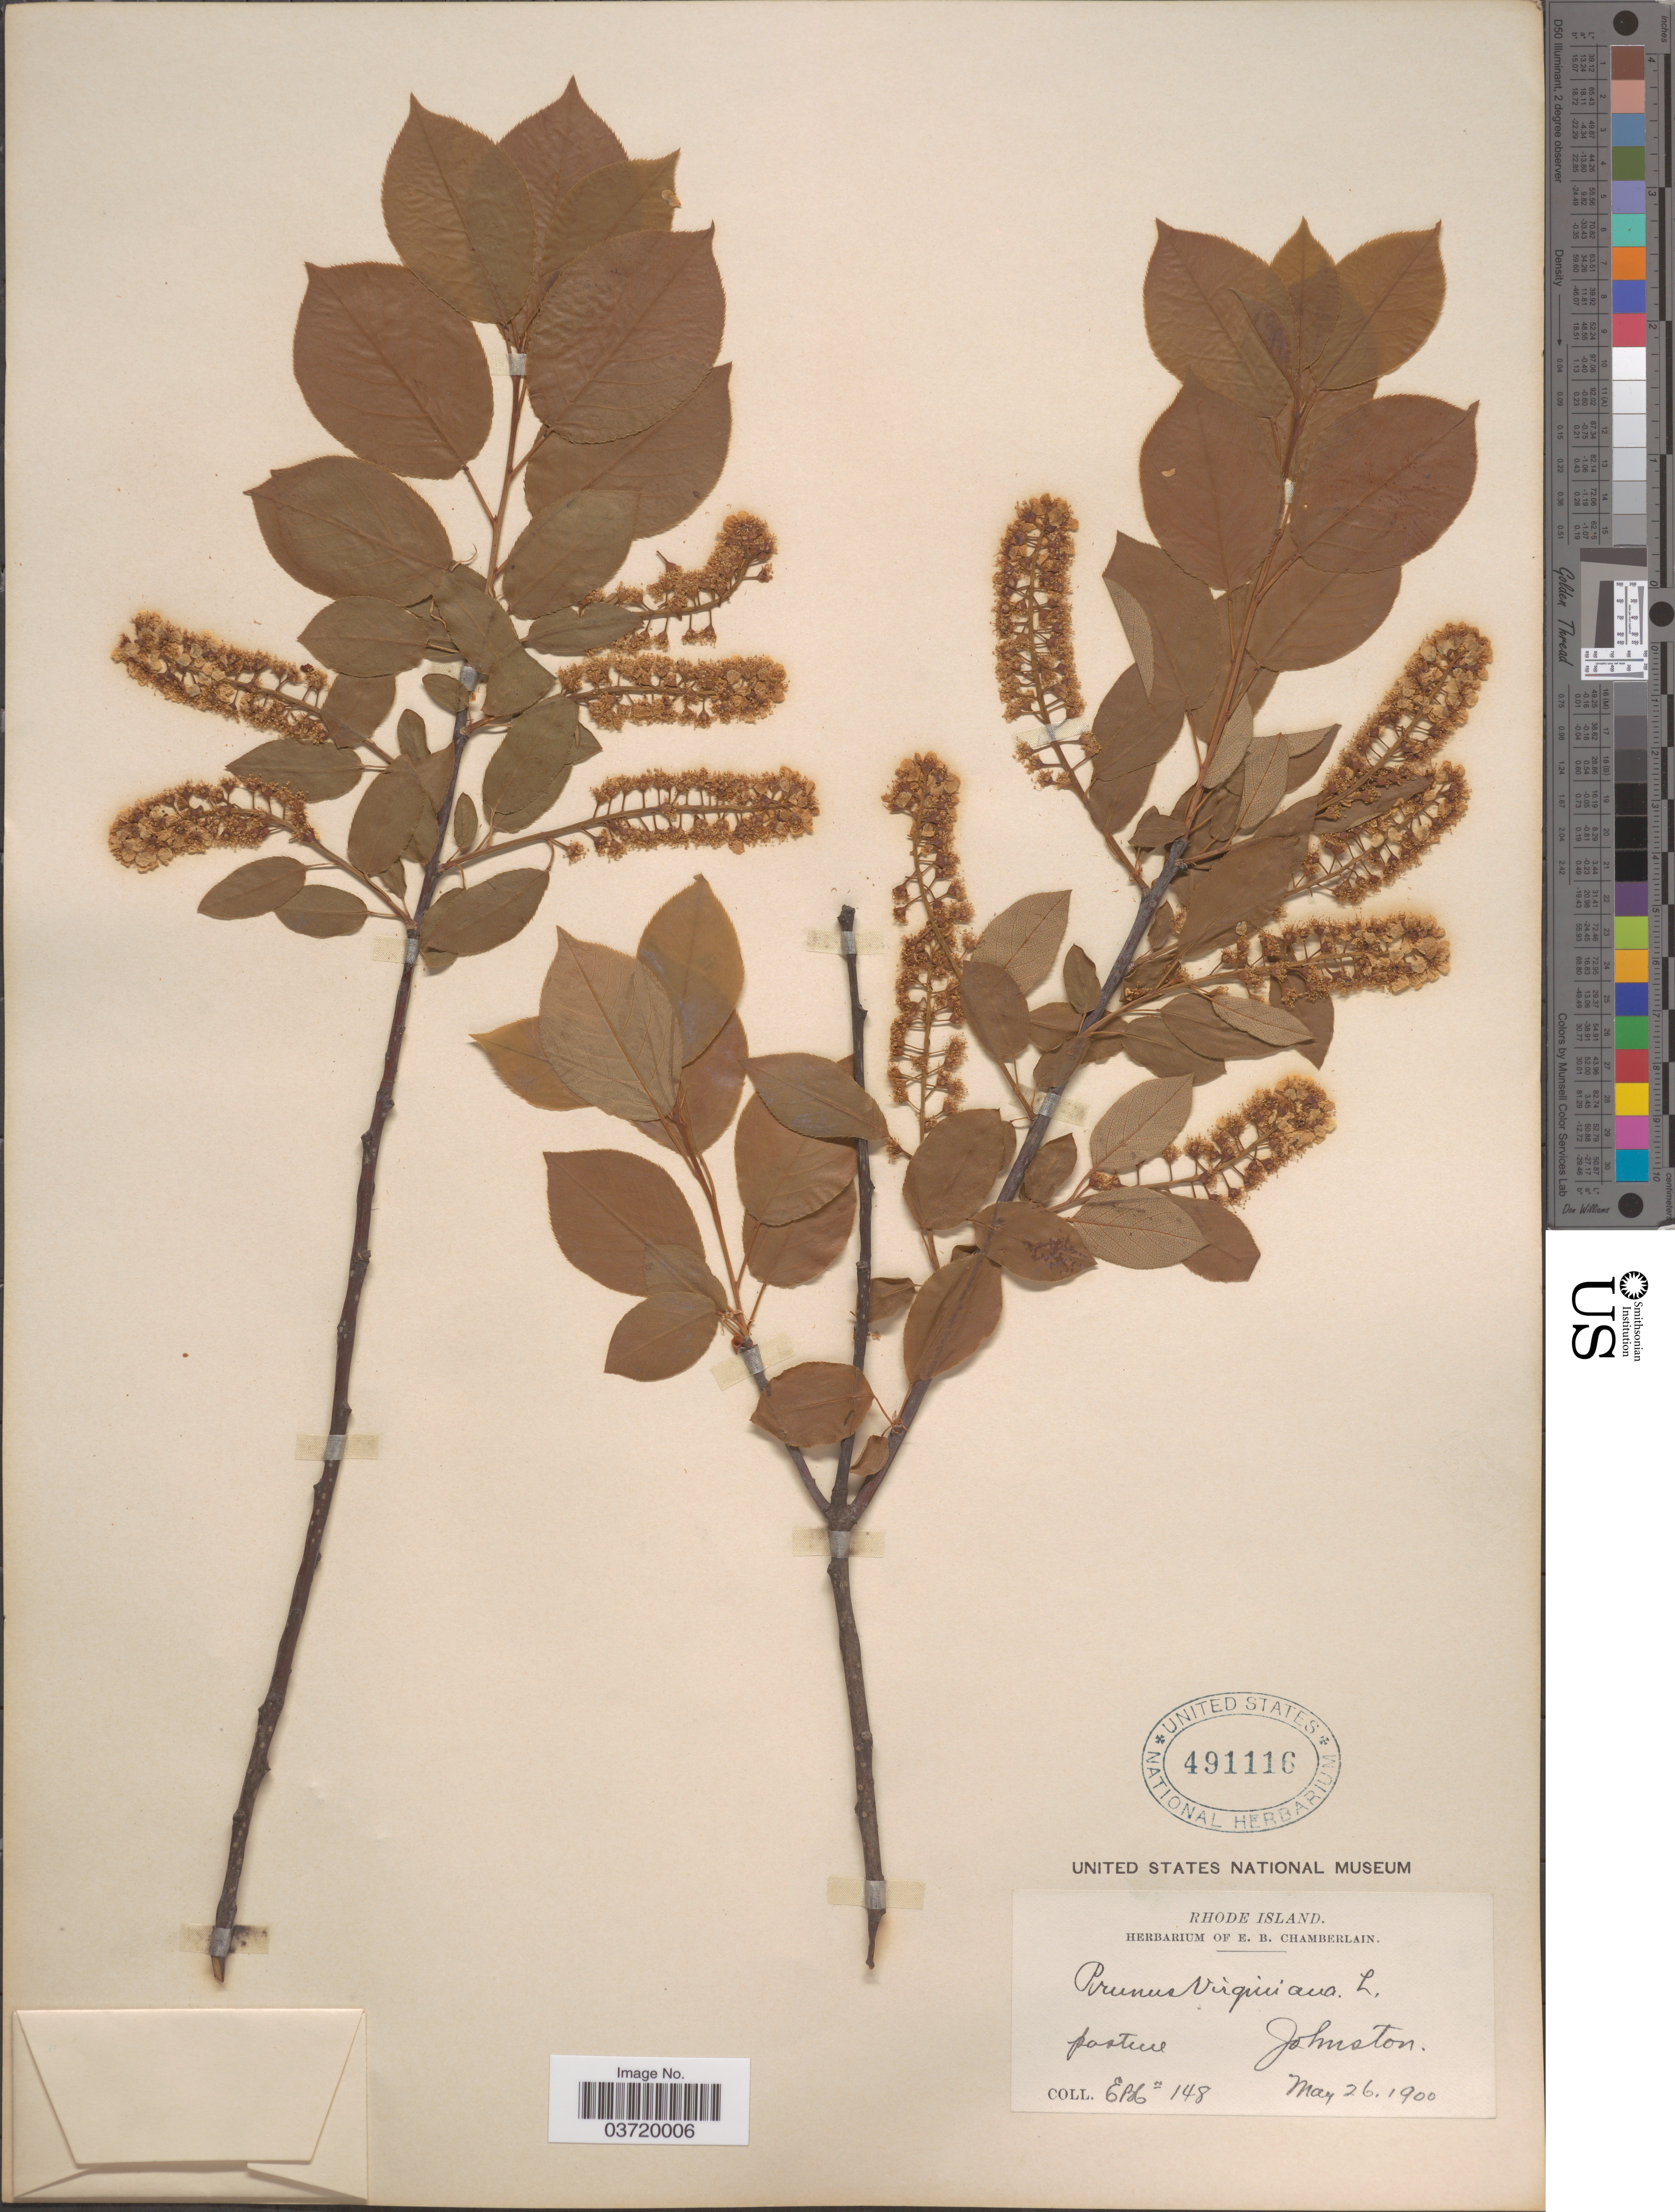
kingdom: Plantae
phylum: Tracheophyta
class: Magnoliopsida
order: Rosales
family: Rosaceae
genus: Prunus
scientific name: Prunus virginiana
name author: L.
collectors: E. Chamberlain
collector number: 148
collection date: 1900-05-26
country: United States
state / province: Rhode Island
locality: Pasture. Johnston.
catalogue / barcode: US 491116